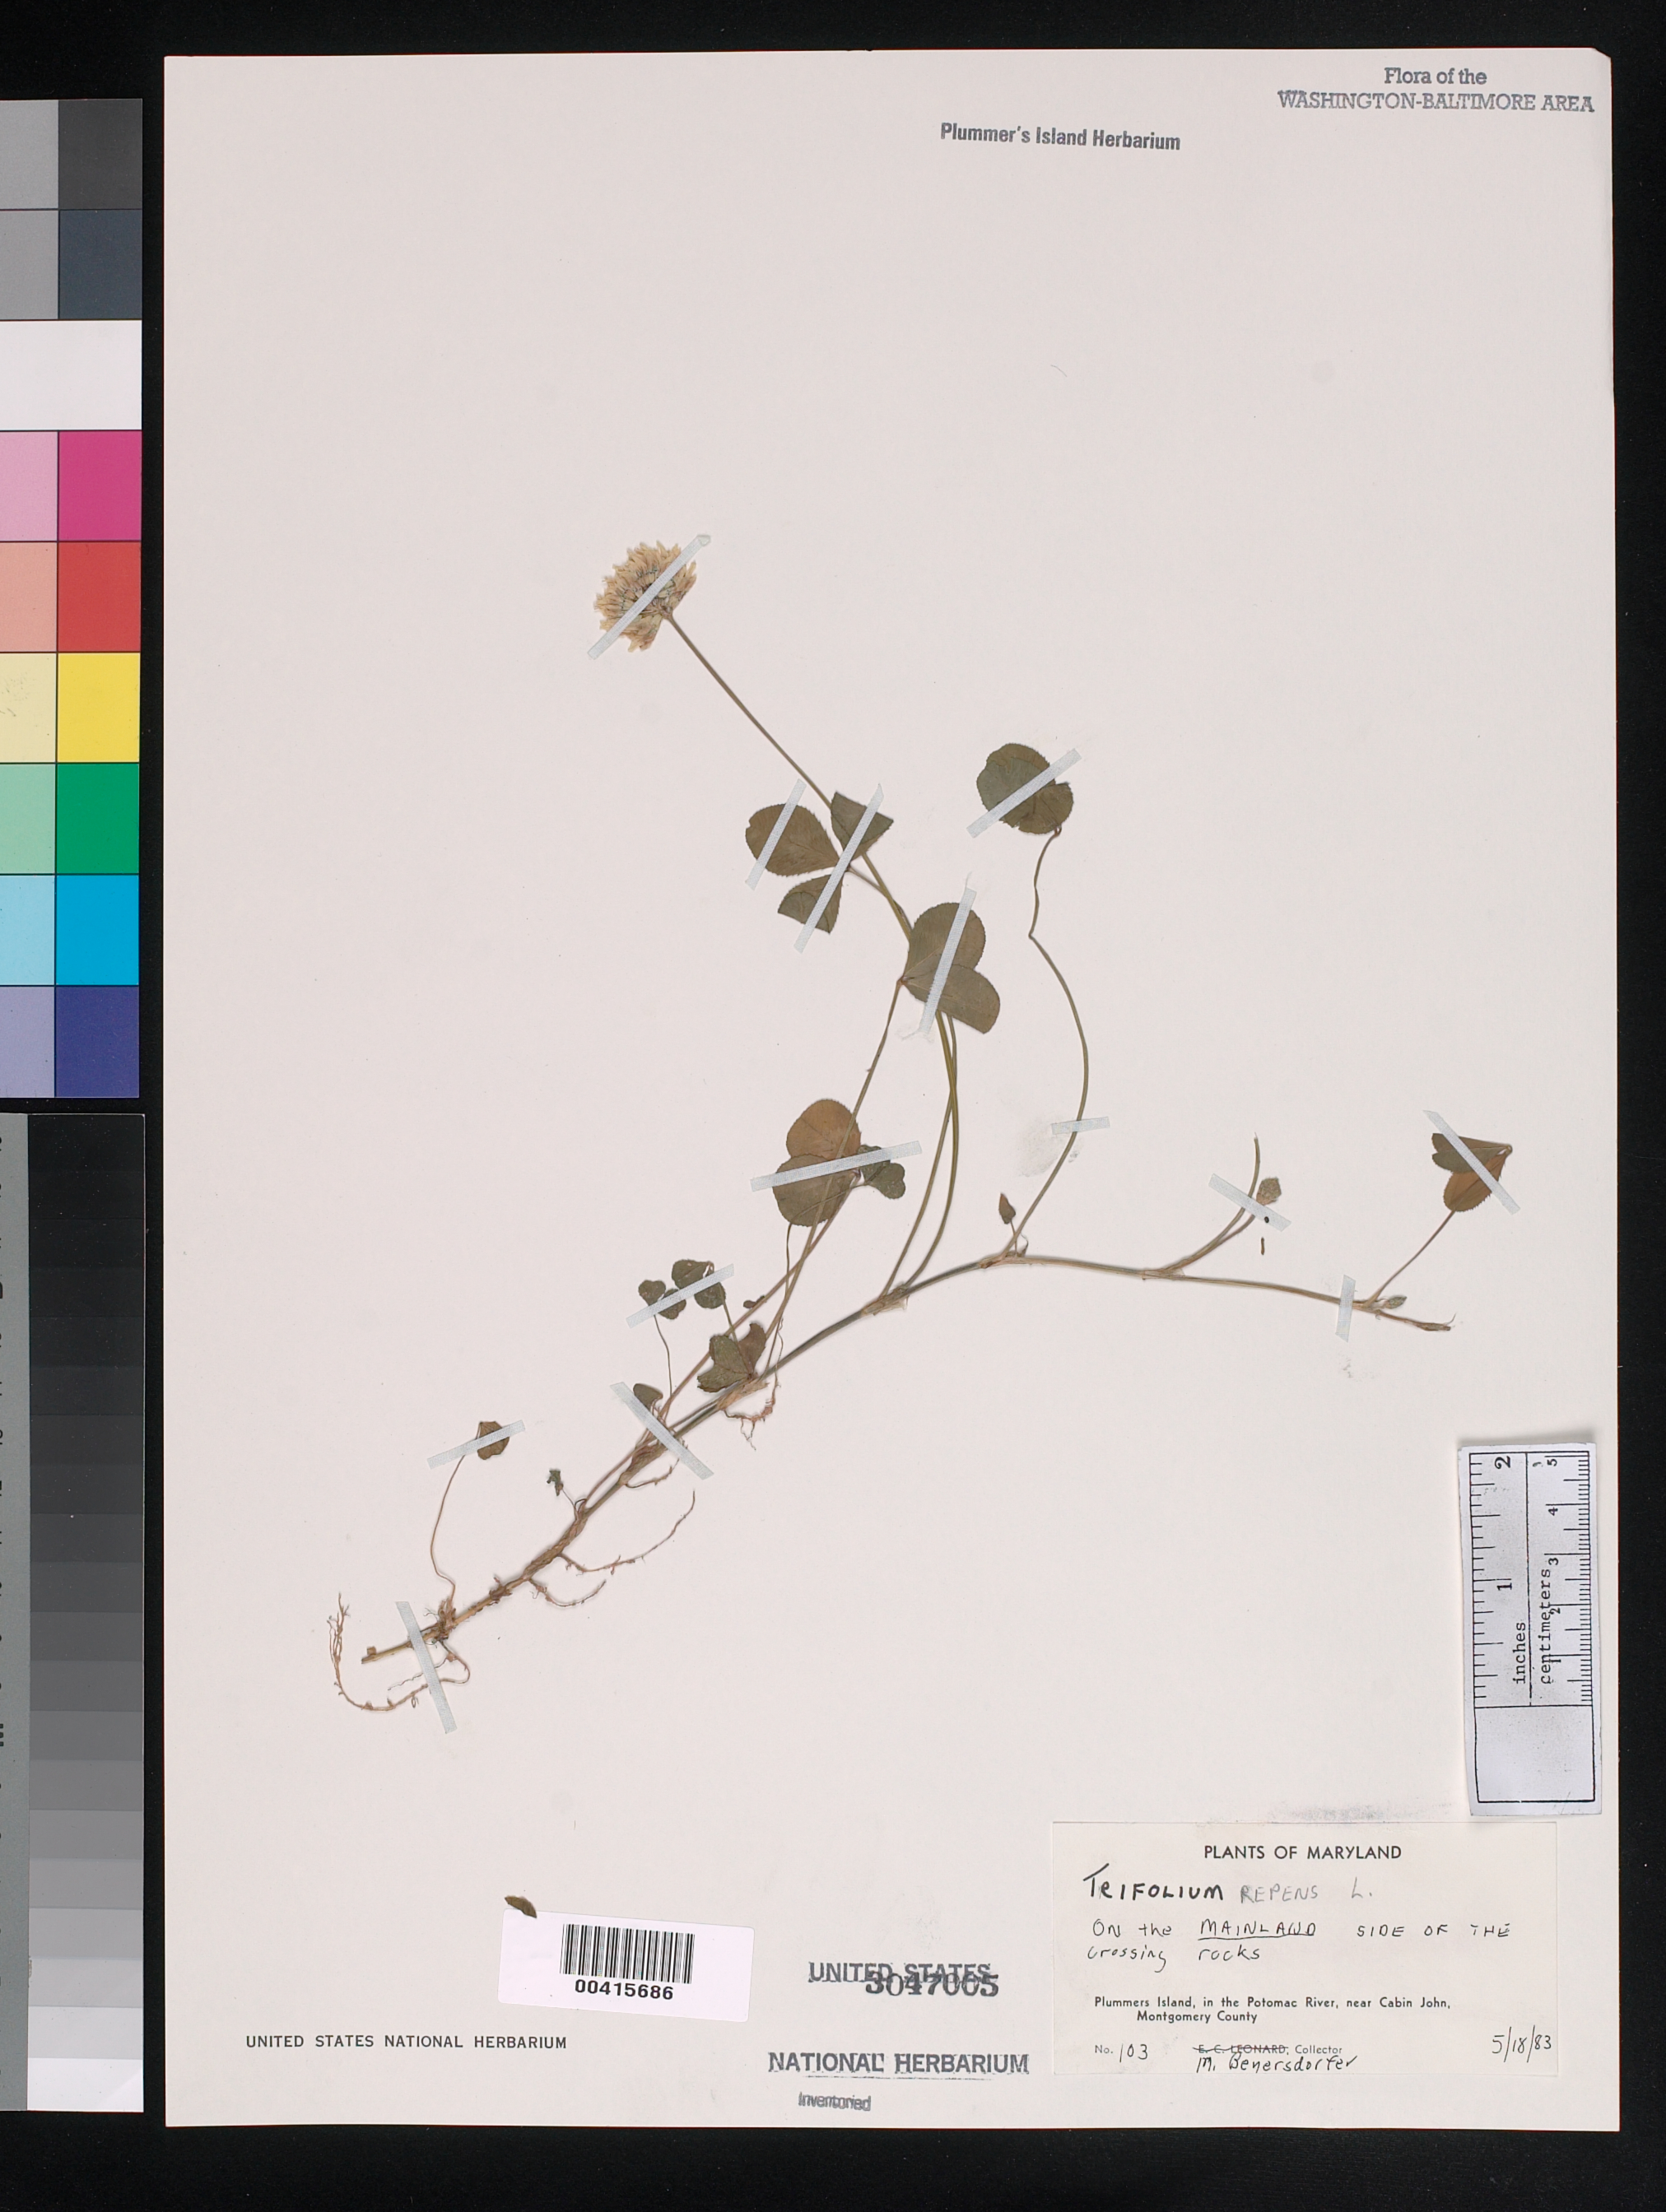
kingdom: Plantae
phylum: Tracheophyta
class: Magnoliopsida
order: Fabales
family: Fabaceae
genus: Trifolium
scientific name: Trifolium repens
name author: L.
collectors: M. Beyersdorfer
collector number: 103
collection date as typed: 18 May 1983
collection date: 1983-05-18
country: United States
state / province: Maryland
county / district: Montgomery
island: Plummers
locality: Plummer's Island; crossing rocks C. & O. Canal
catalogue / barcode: US 3047005